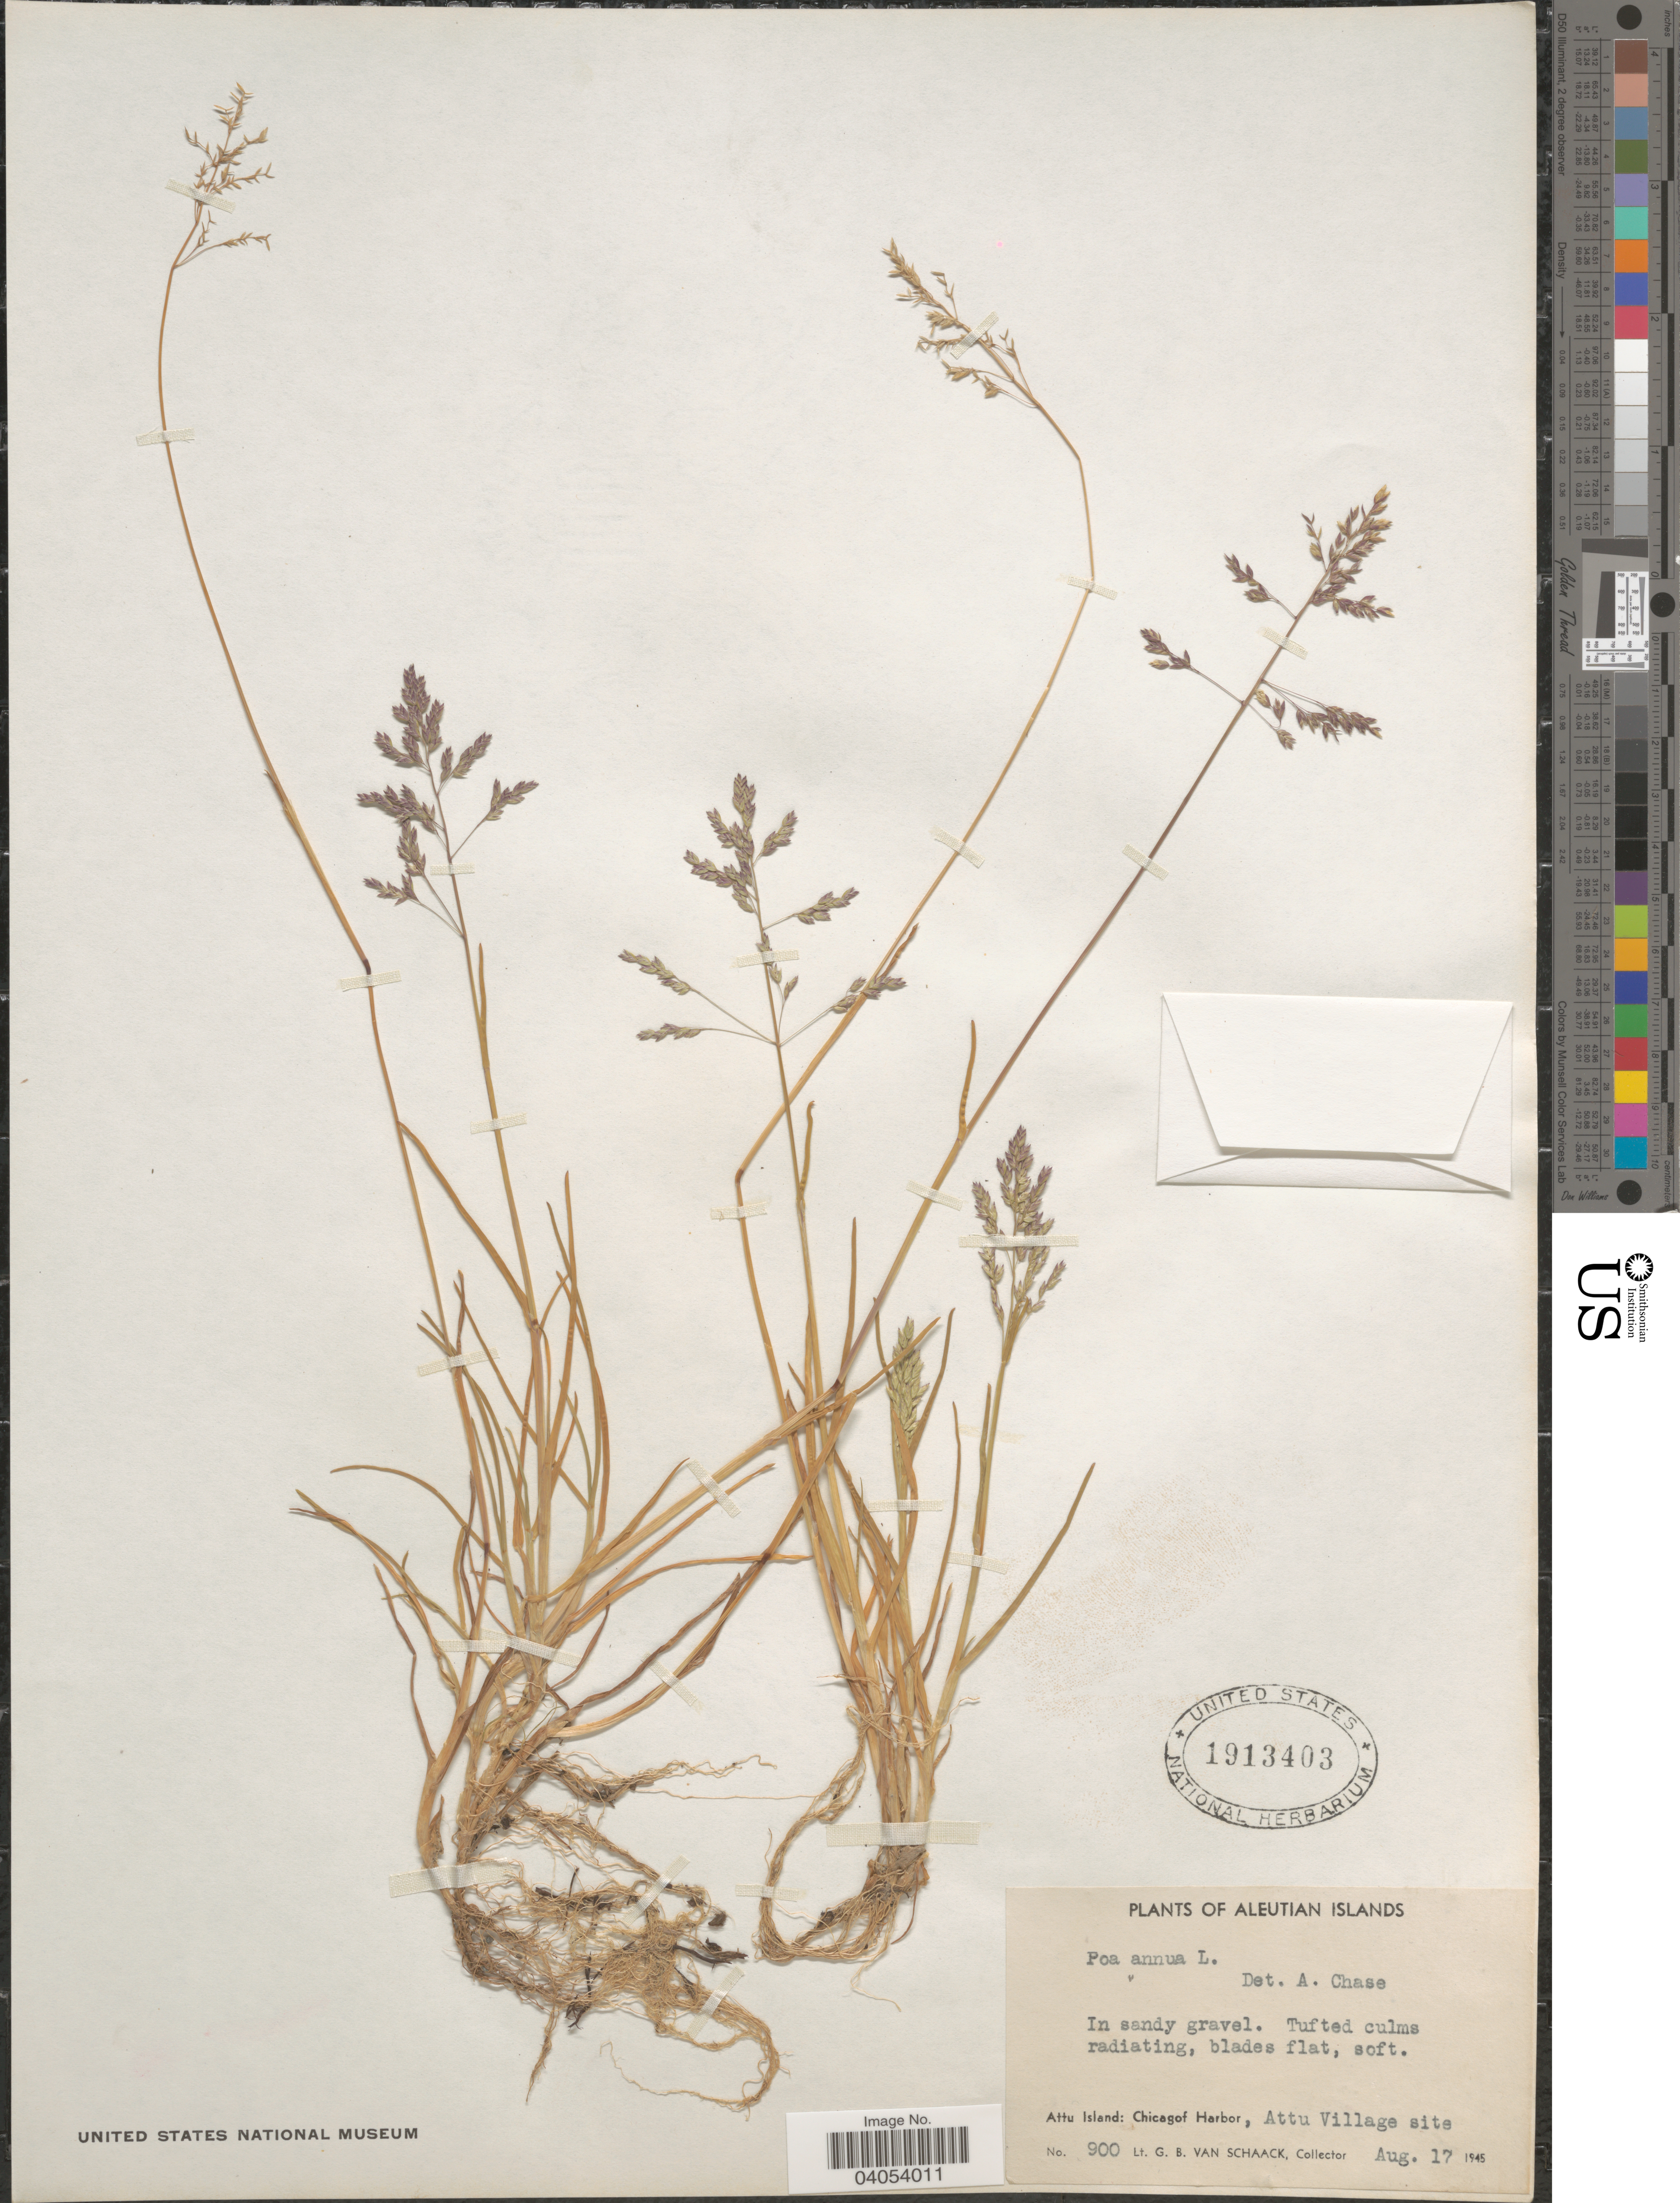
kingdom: Plantae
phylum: Tracheophyta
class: Liliopsida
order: Poales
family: Poaceae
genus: Poa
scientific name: Poa annua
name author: L.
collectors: G. Van Schaack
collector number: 900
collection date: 1945-08-17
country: United States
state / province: Alaska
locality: Aleutian Islands. Attu Island: Chicagof Harbor , Attu Village site.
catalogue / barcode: US 1913403